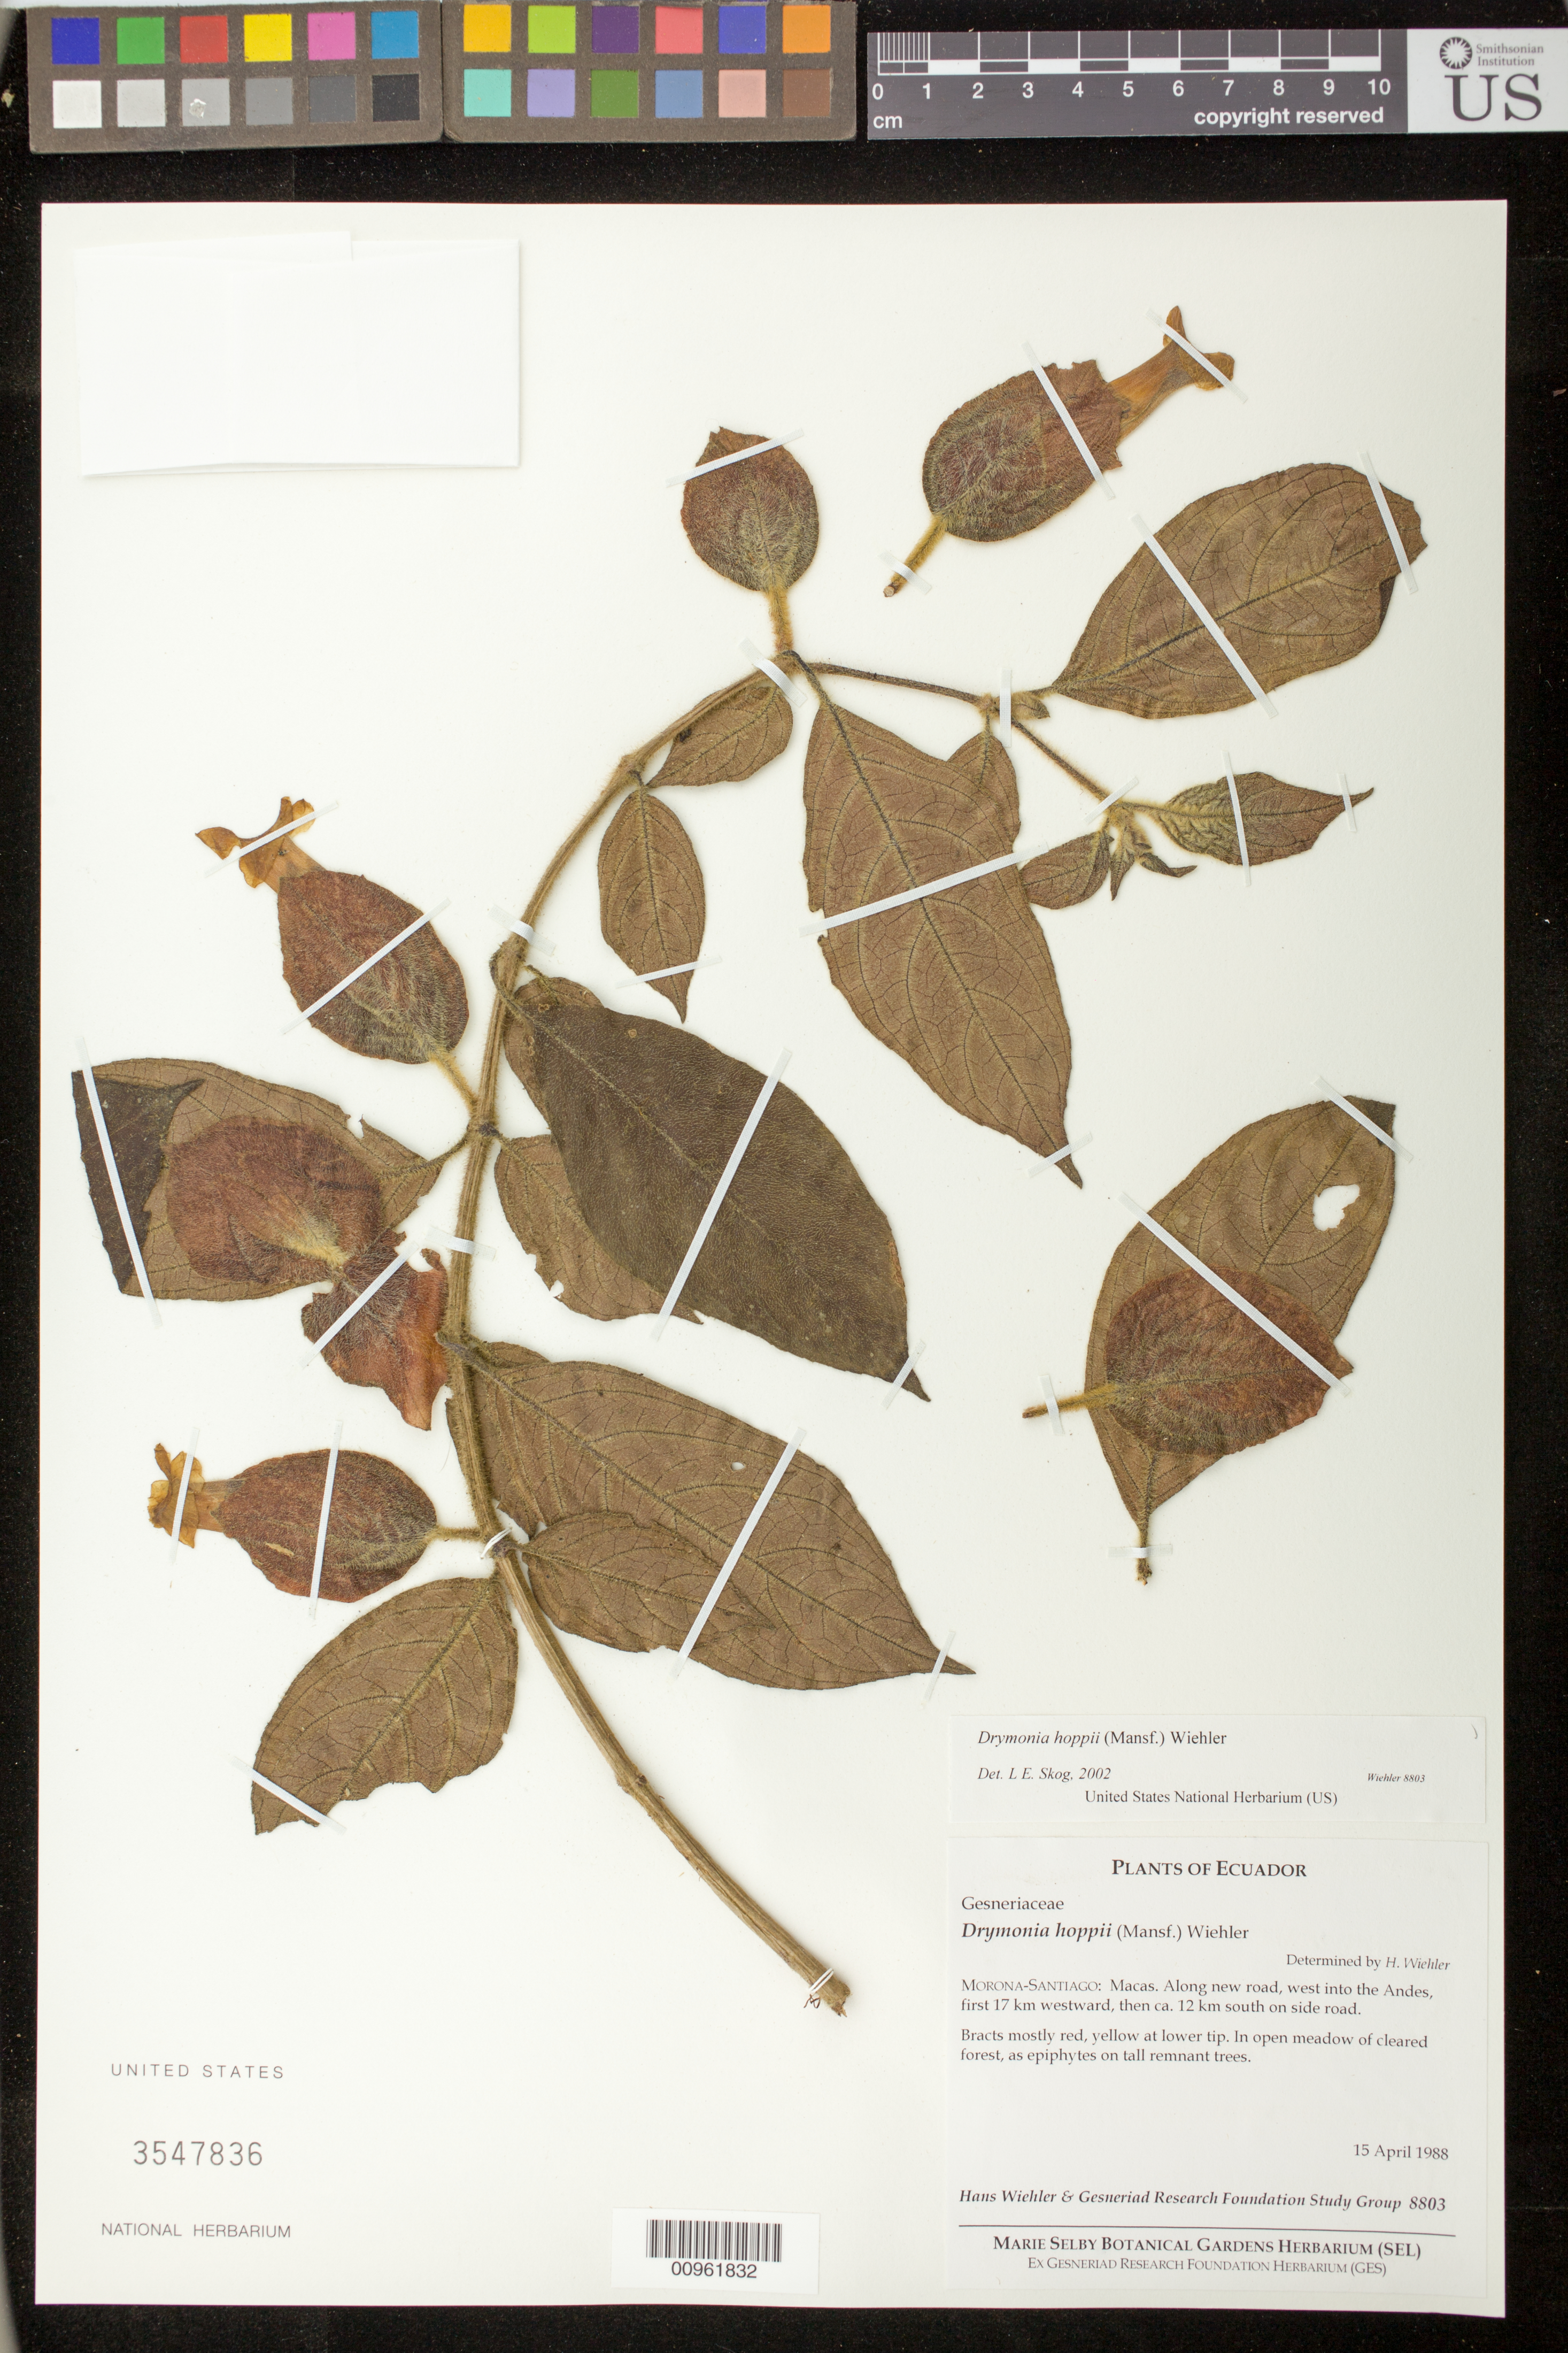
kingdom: Plantae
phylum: Tracheophyta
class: Magnoliopsida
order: Lamiales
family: Gesneriaceae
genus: Drymonia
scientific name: Drymonia hoppii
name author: (Mansf.) Wiehler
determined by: Skog, Laurence E.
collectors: H. J. Wiehler & GRF Study Group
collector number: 8803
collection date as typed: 15 Apr 1988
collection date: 1988-04-15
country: Ecuador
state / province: Morona-Santiago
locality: Morona-Santiago: Macas, along new road, west into the Andes, first 17 km westward, then ca. 12 km south on side road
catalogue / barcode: US 3547836